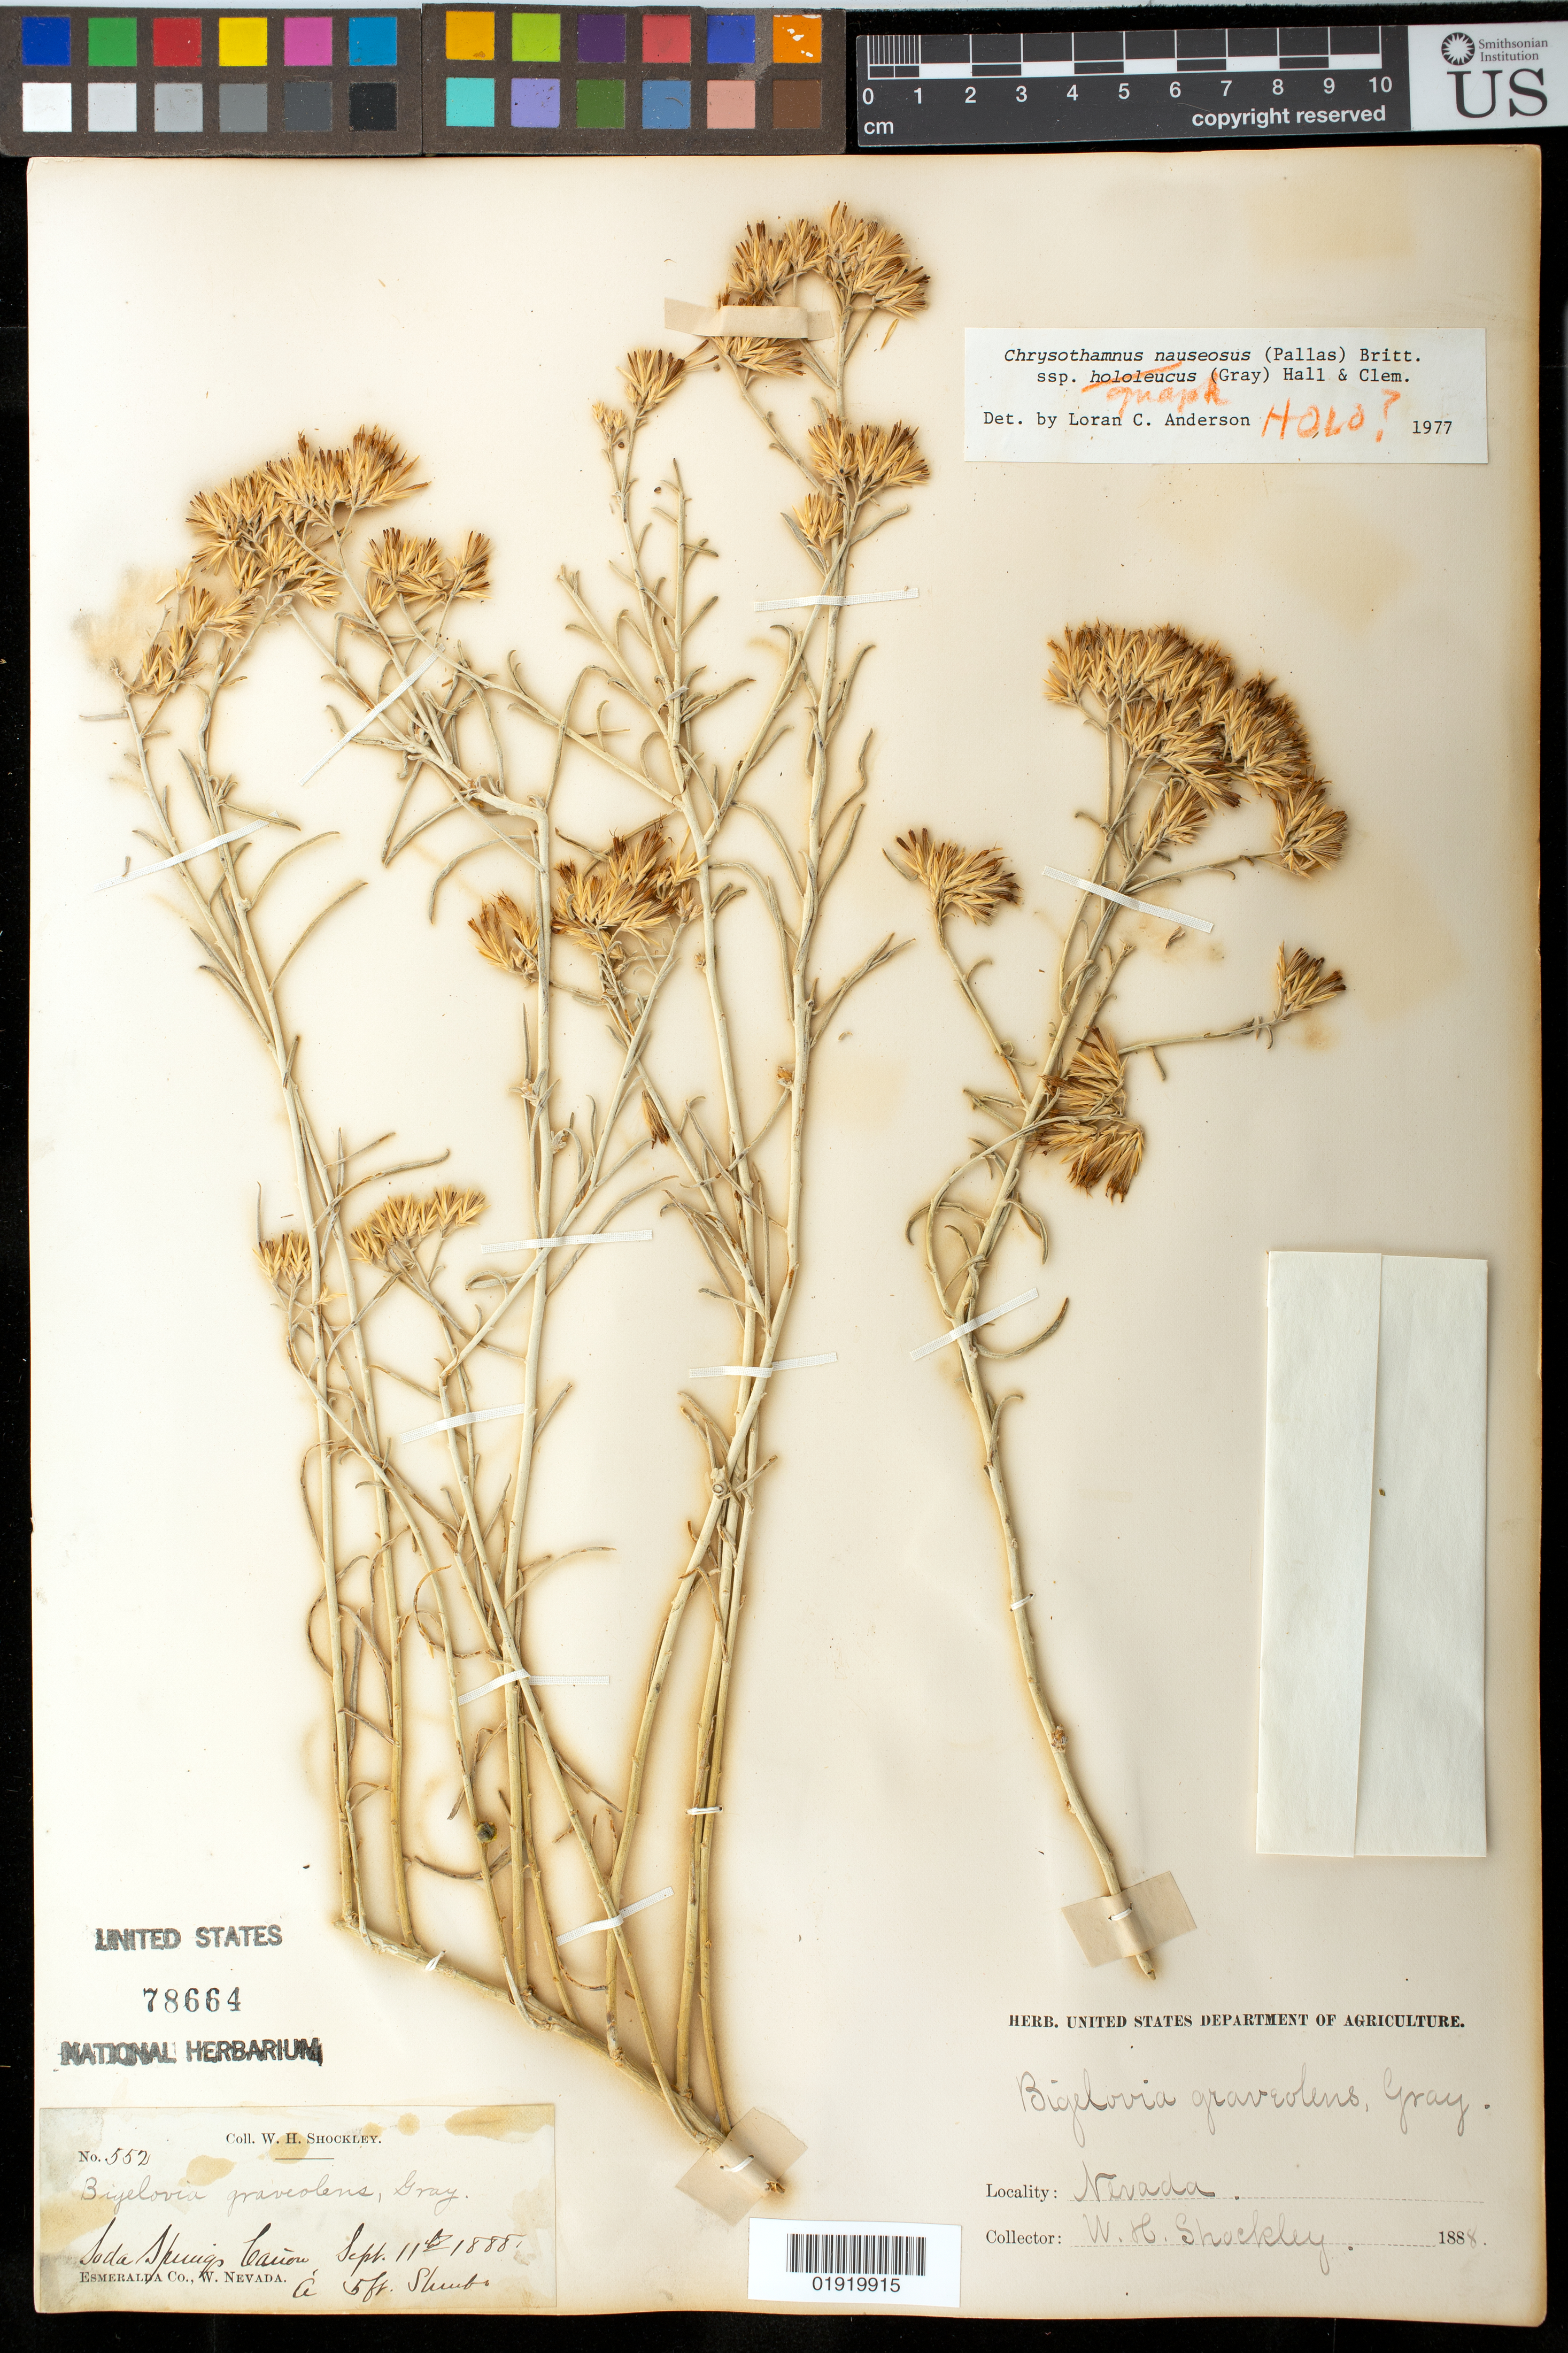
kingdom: Plantae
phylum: Tracheophyta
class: Magnoliopsida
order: Asterales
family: Asteraceae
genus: Chrysothamnus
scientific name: Chrysothamnus speciosus var. gnaphalodes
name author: Greene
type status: Possible Isosyntype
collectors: W. Shockley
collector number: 552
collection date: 1888-09-11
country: United States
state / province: Nevada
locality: Ioda Springs Cañon, Esmerlada Co, W. Nevada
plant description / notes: Protologue, "Common in the deserts of middle and southern Nevada, from Pyramid Lake, Mrs. Curran, to Esmerelda Co., Mr. Shockley"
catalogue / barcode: US 78664